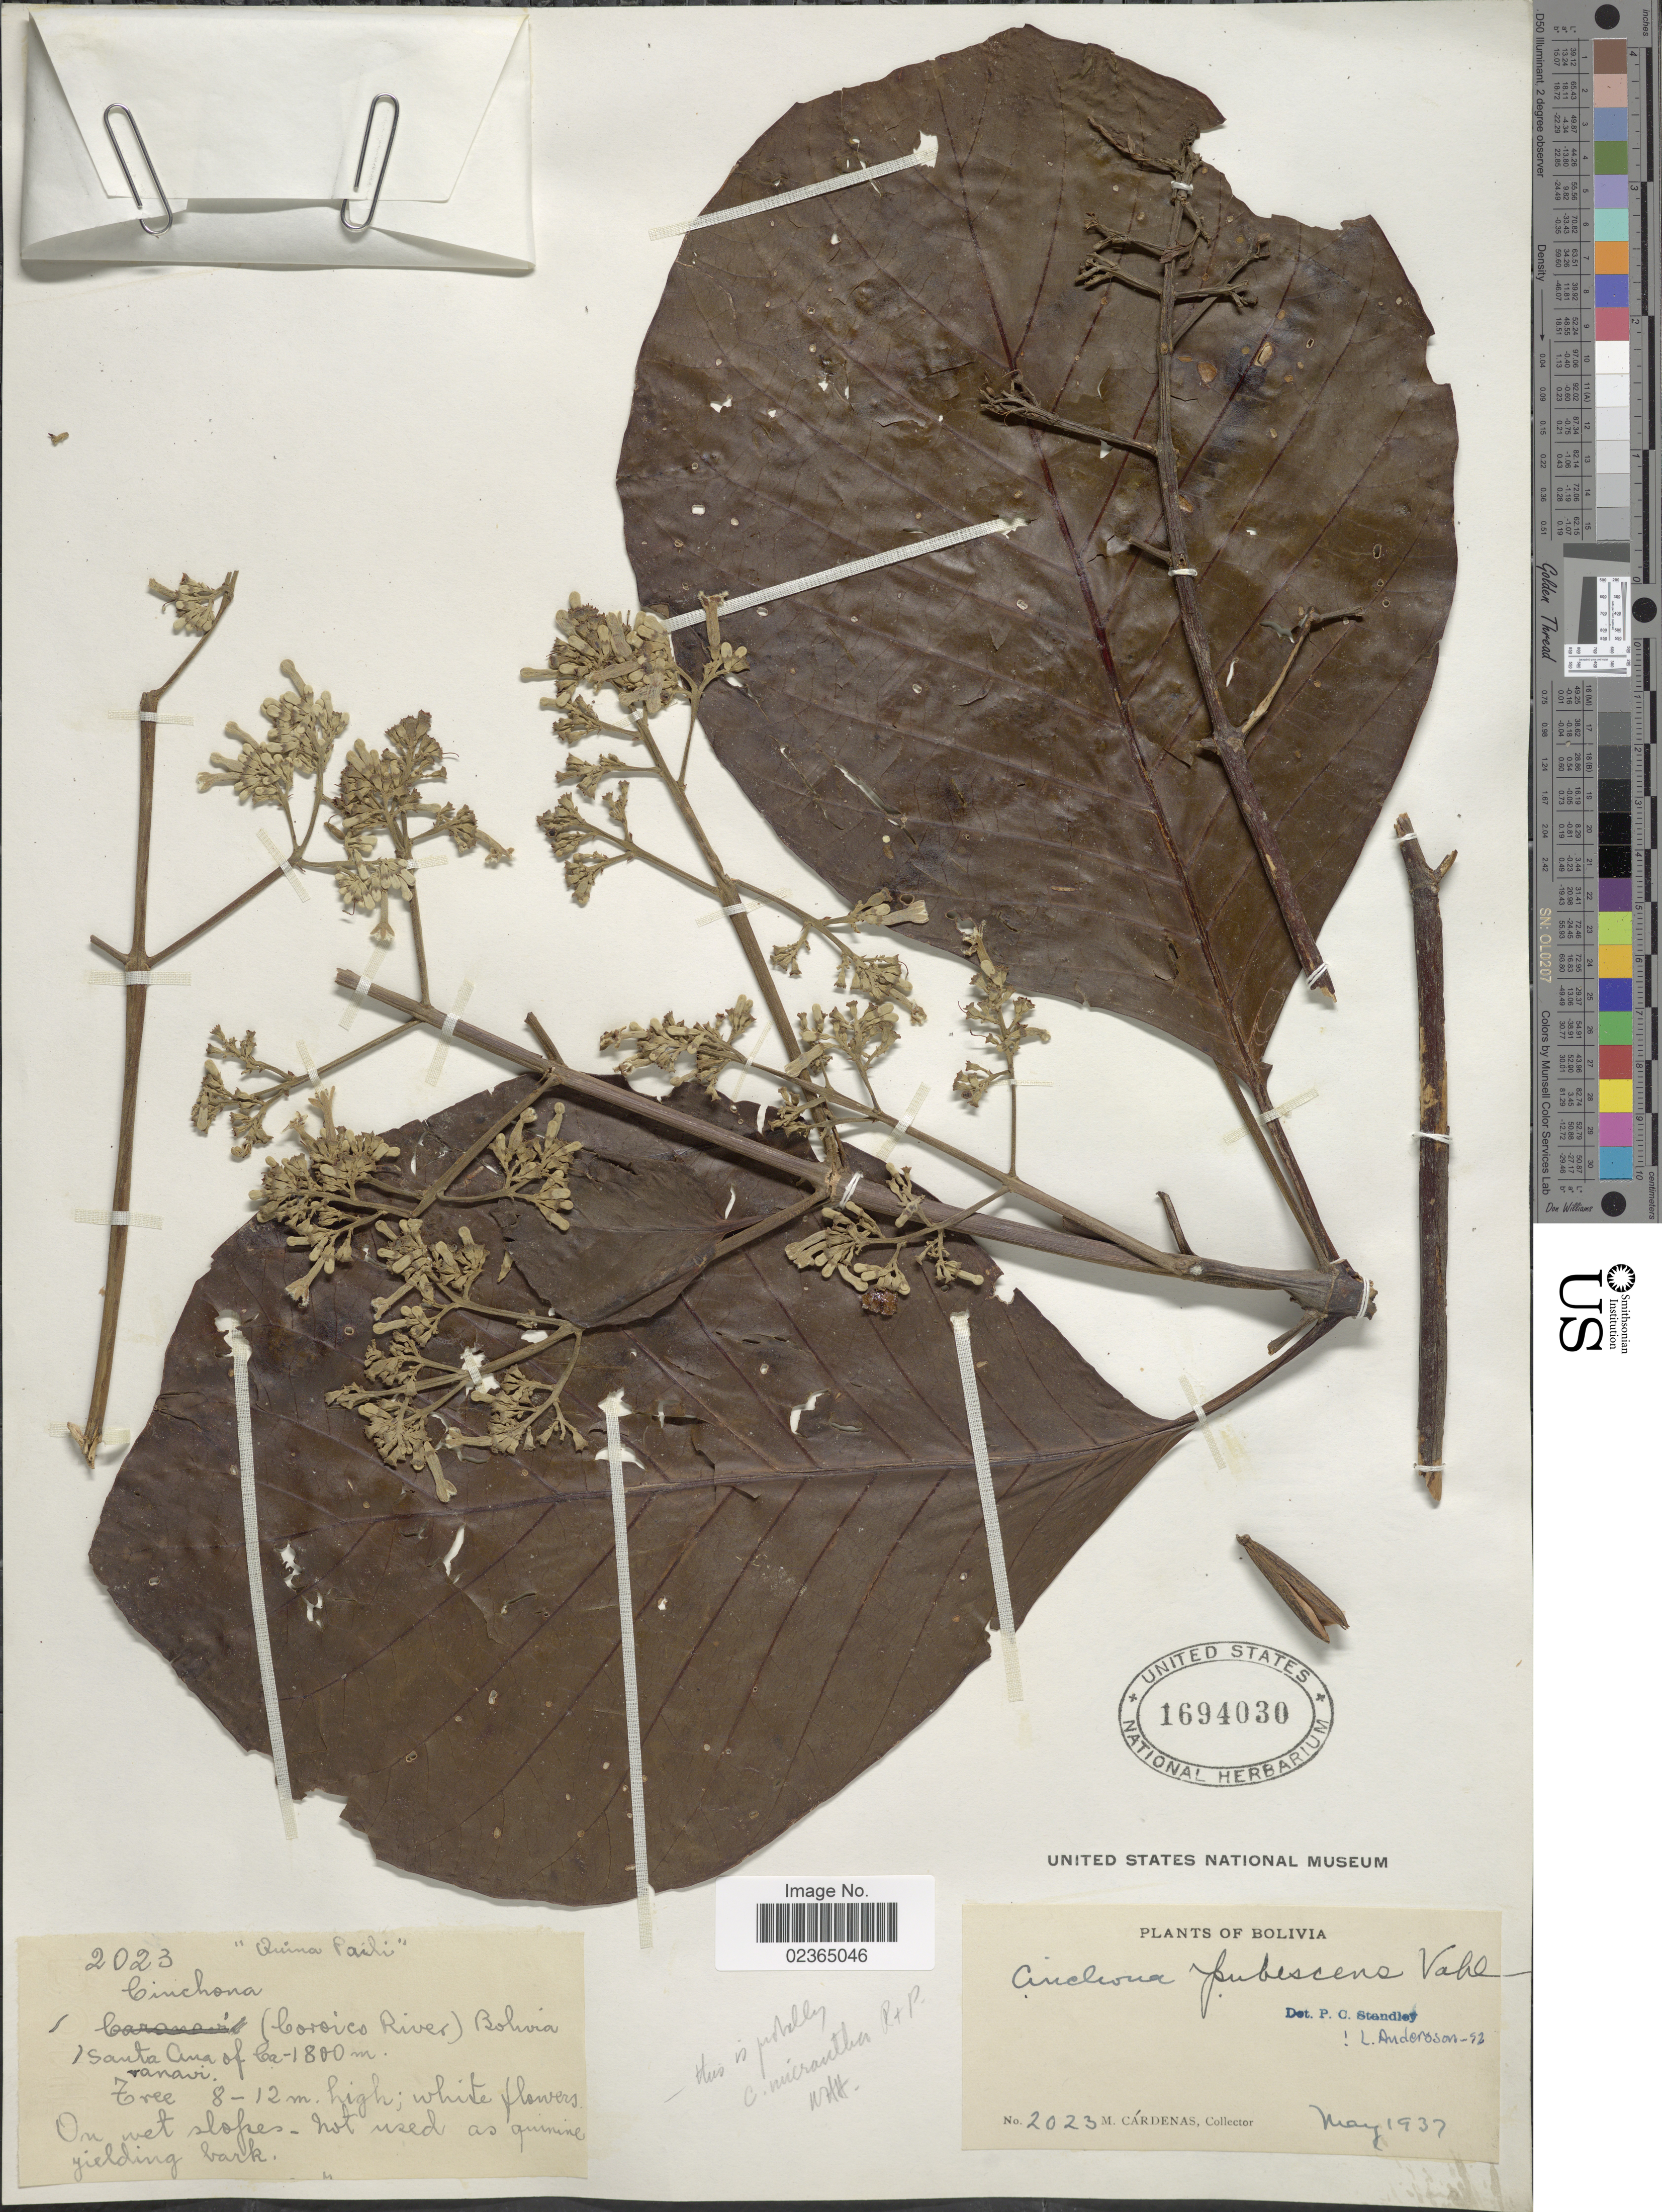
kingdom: Plantae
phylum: Tracheophyta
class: Magnoliopsida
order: Gentianales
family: Rubiaceae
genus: Cinchona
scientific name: Cinchona pubescens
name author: Vahl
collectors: M. Cárdenas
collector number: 2023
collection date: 1937-05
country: Bolivia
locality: (Coroico River), Santa Ana of Caranavi. On wet slopes.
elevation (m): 1800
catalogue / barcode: US 1694030